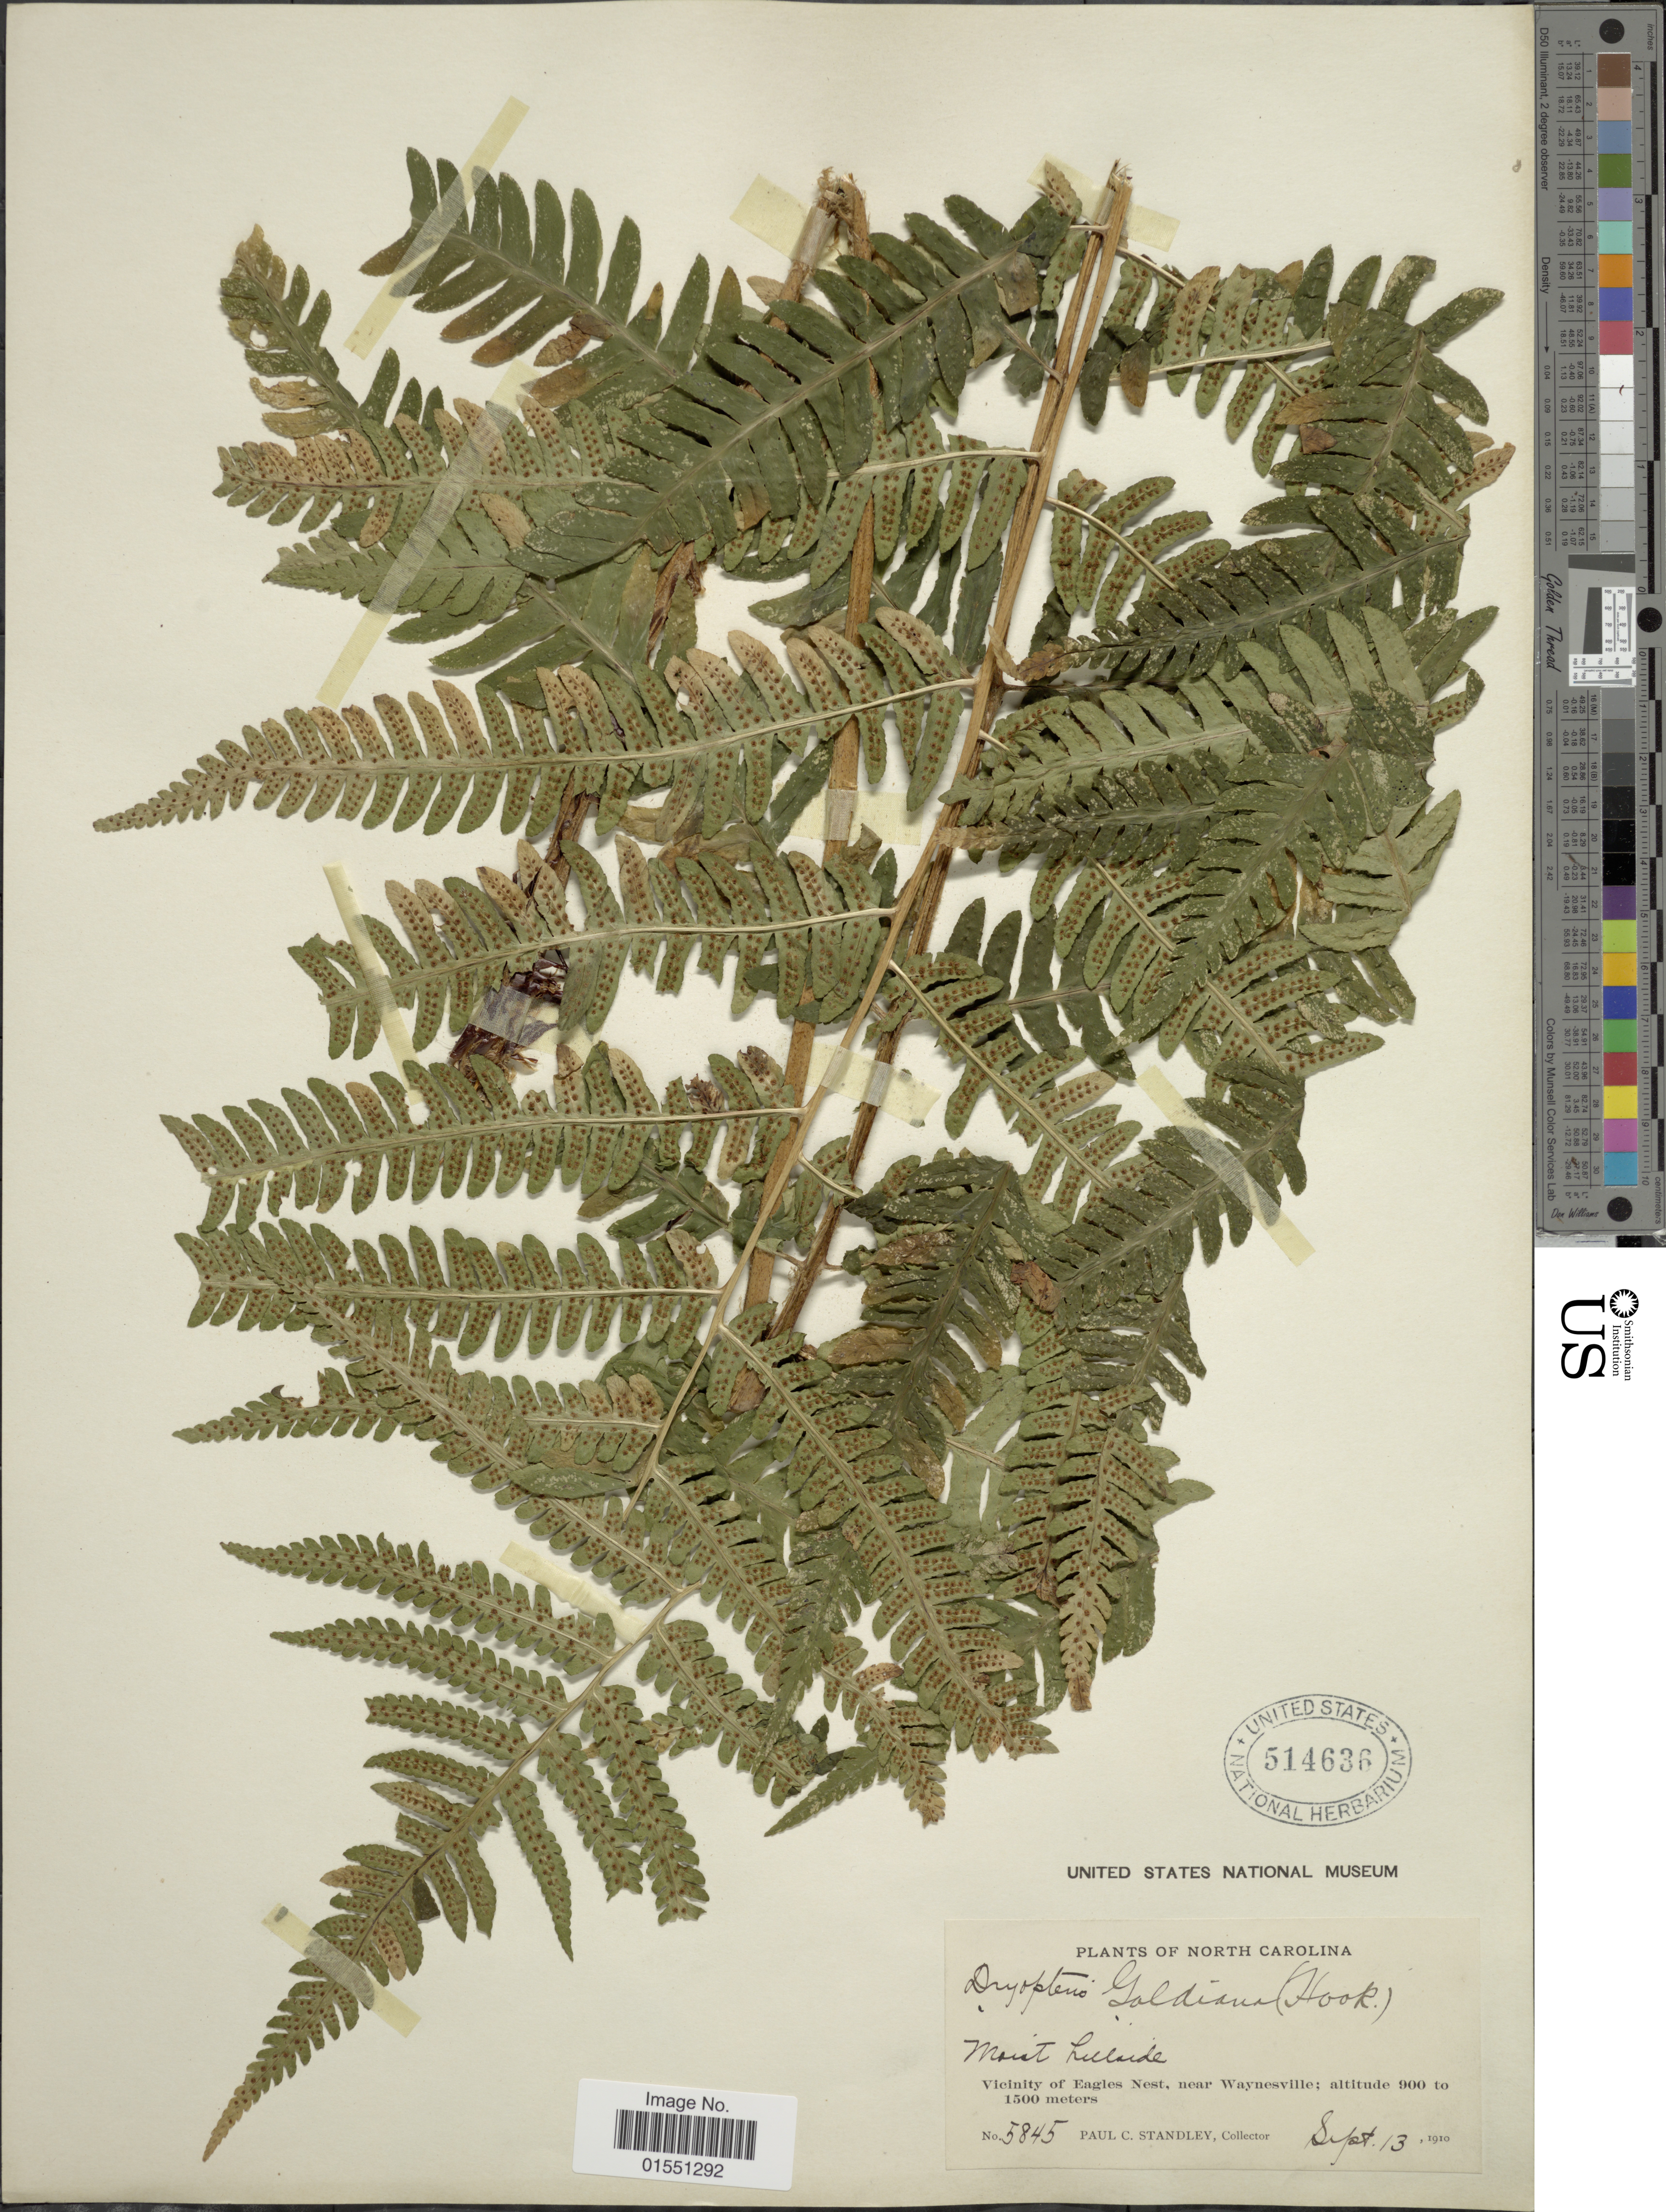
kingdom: Plantae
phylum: Tracheophyta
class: Polypodiopsida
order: Polypodiales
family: Dryopteridaceae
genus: Dryopteris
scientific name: Dryopteris goldiana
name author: (Hook. ex Goldie) A. Gray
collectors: P. C. Standley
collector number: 5845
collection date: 1910-09-13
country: United States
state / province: North Carolina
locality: Vicinity of Eagles Nest, near Waynesville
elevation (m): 900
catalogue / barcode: US 514636